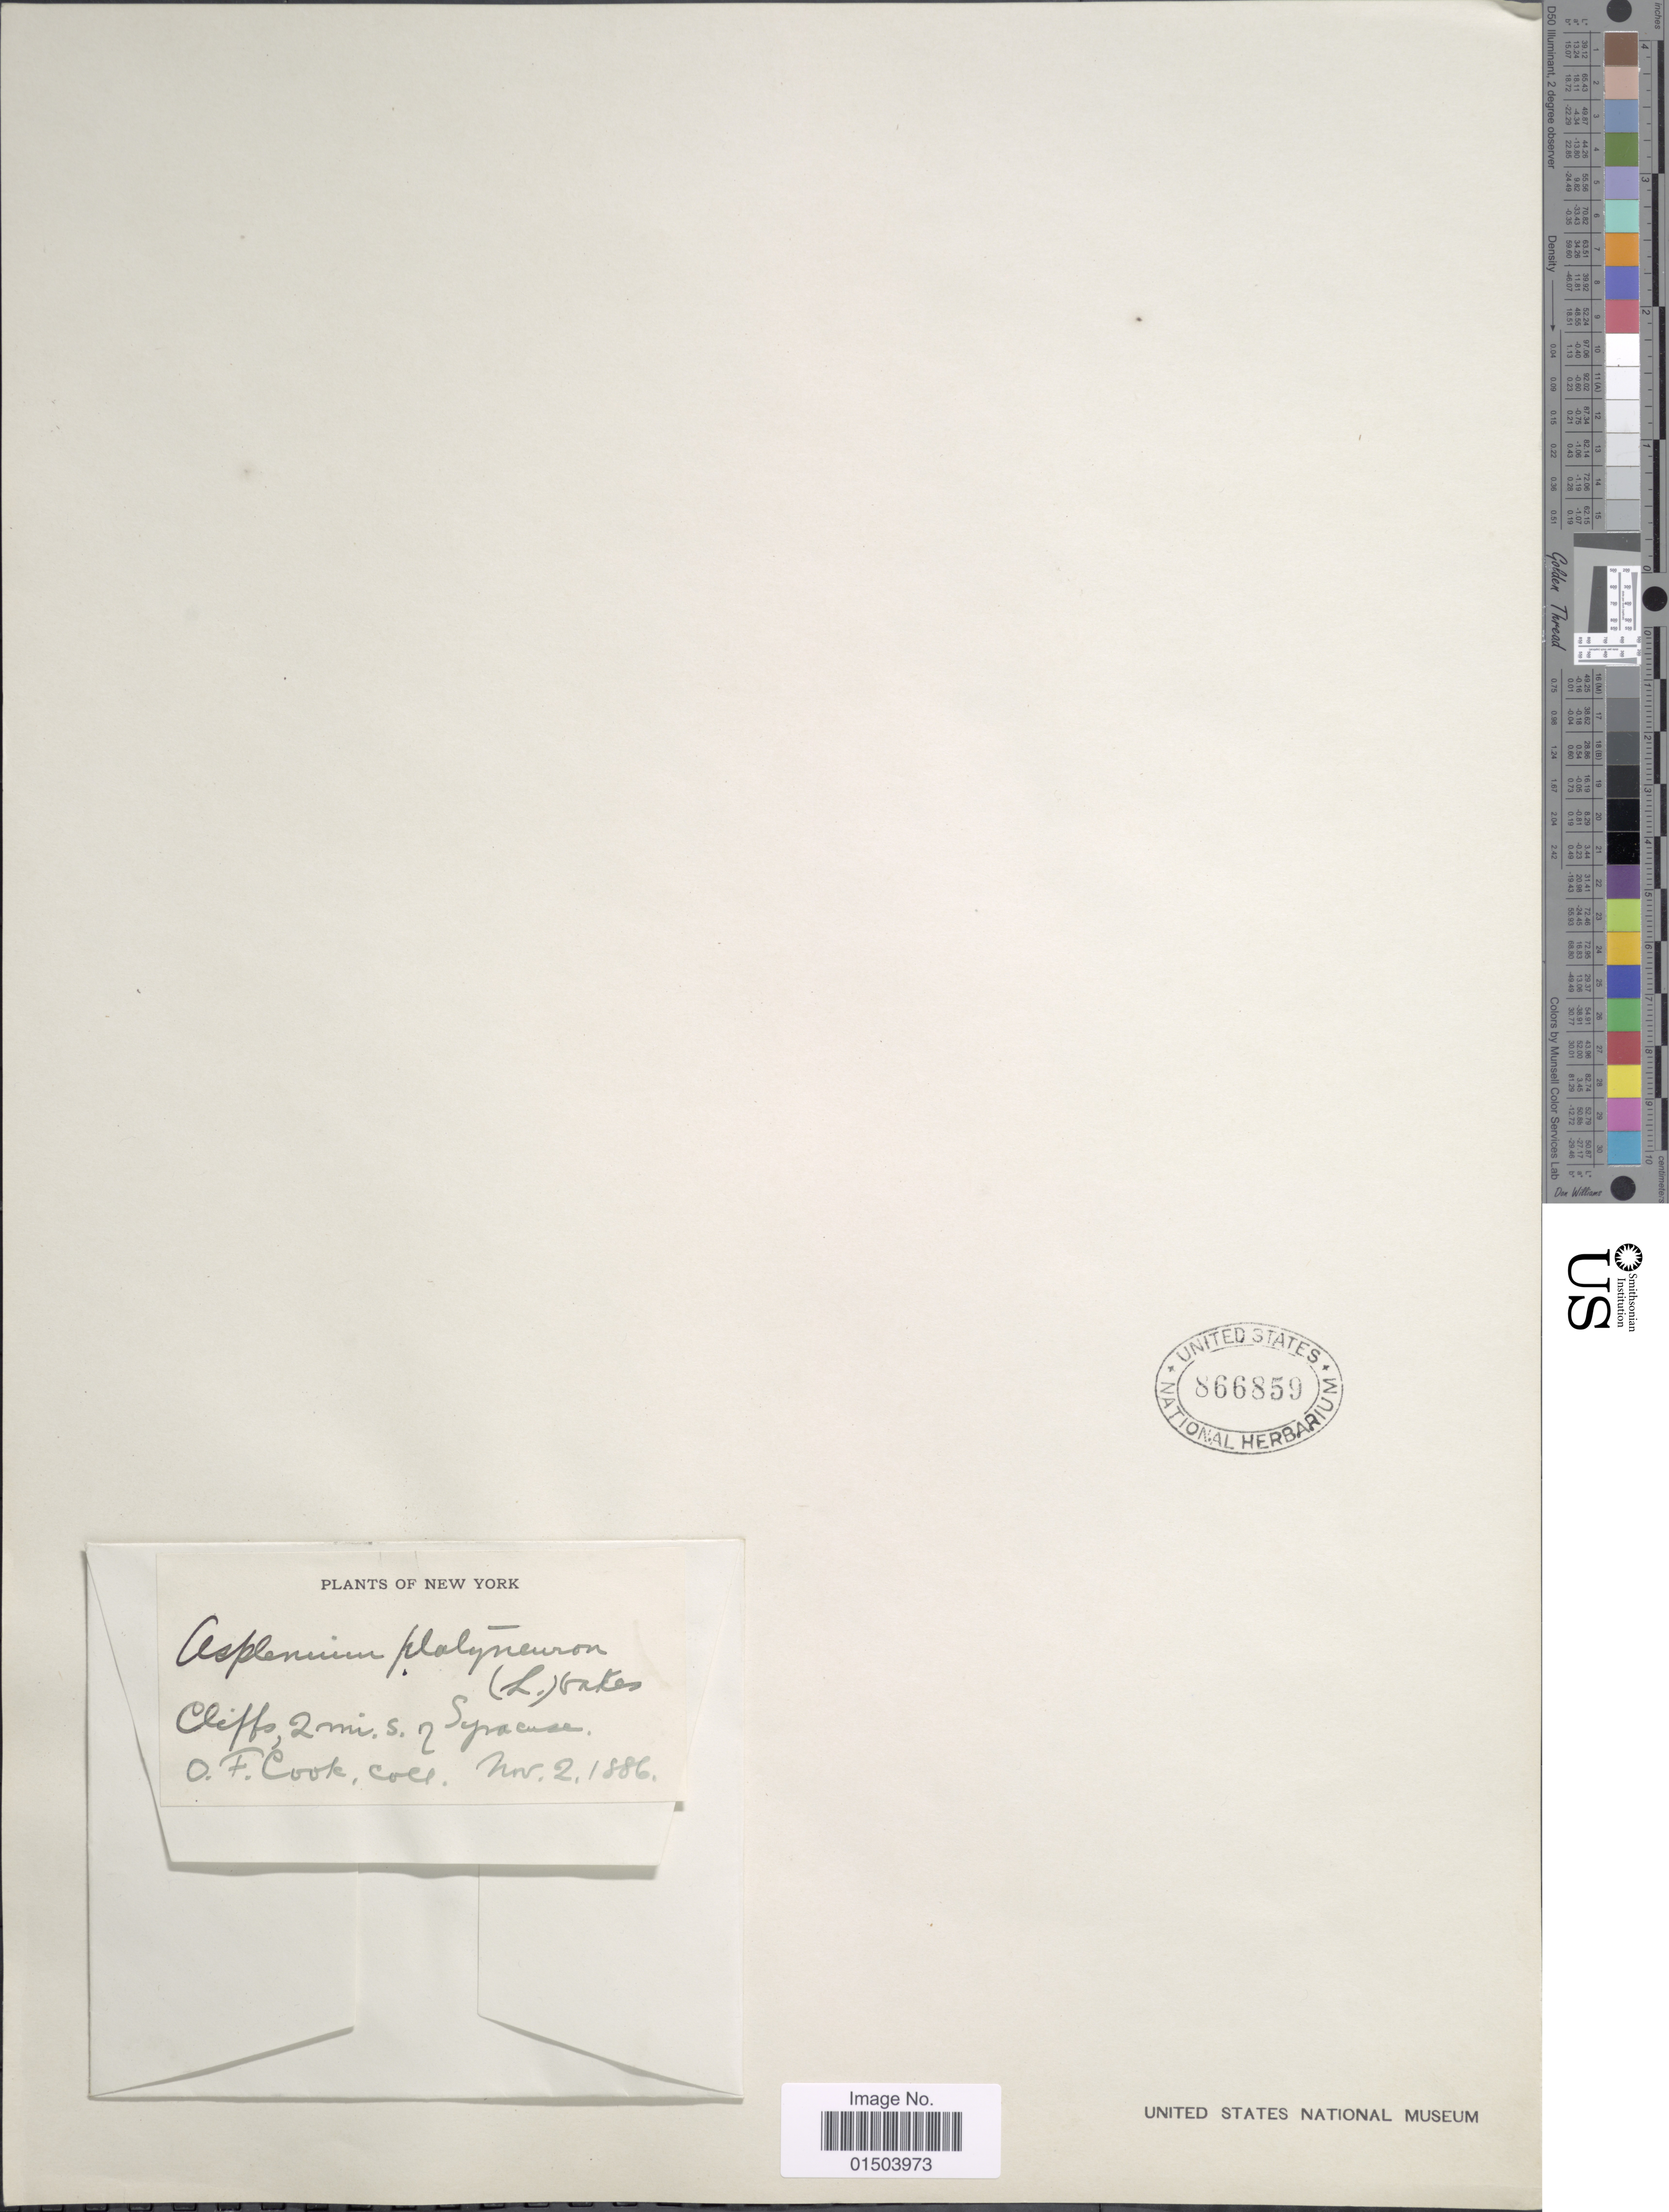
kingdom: Plantae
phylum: Tracheophyta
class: Polypodiopsida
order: Polypodiales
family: Aspleniaceae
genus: Asplenium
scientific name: Asplenium platyneuron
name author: (L.) Britton, Stearns & Poggenb.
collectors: O. F. Cook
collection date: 1886-11-02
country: United States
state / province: New York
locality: Cliffs, 2 mi. s. of Syracuse.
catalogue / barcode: US 866859